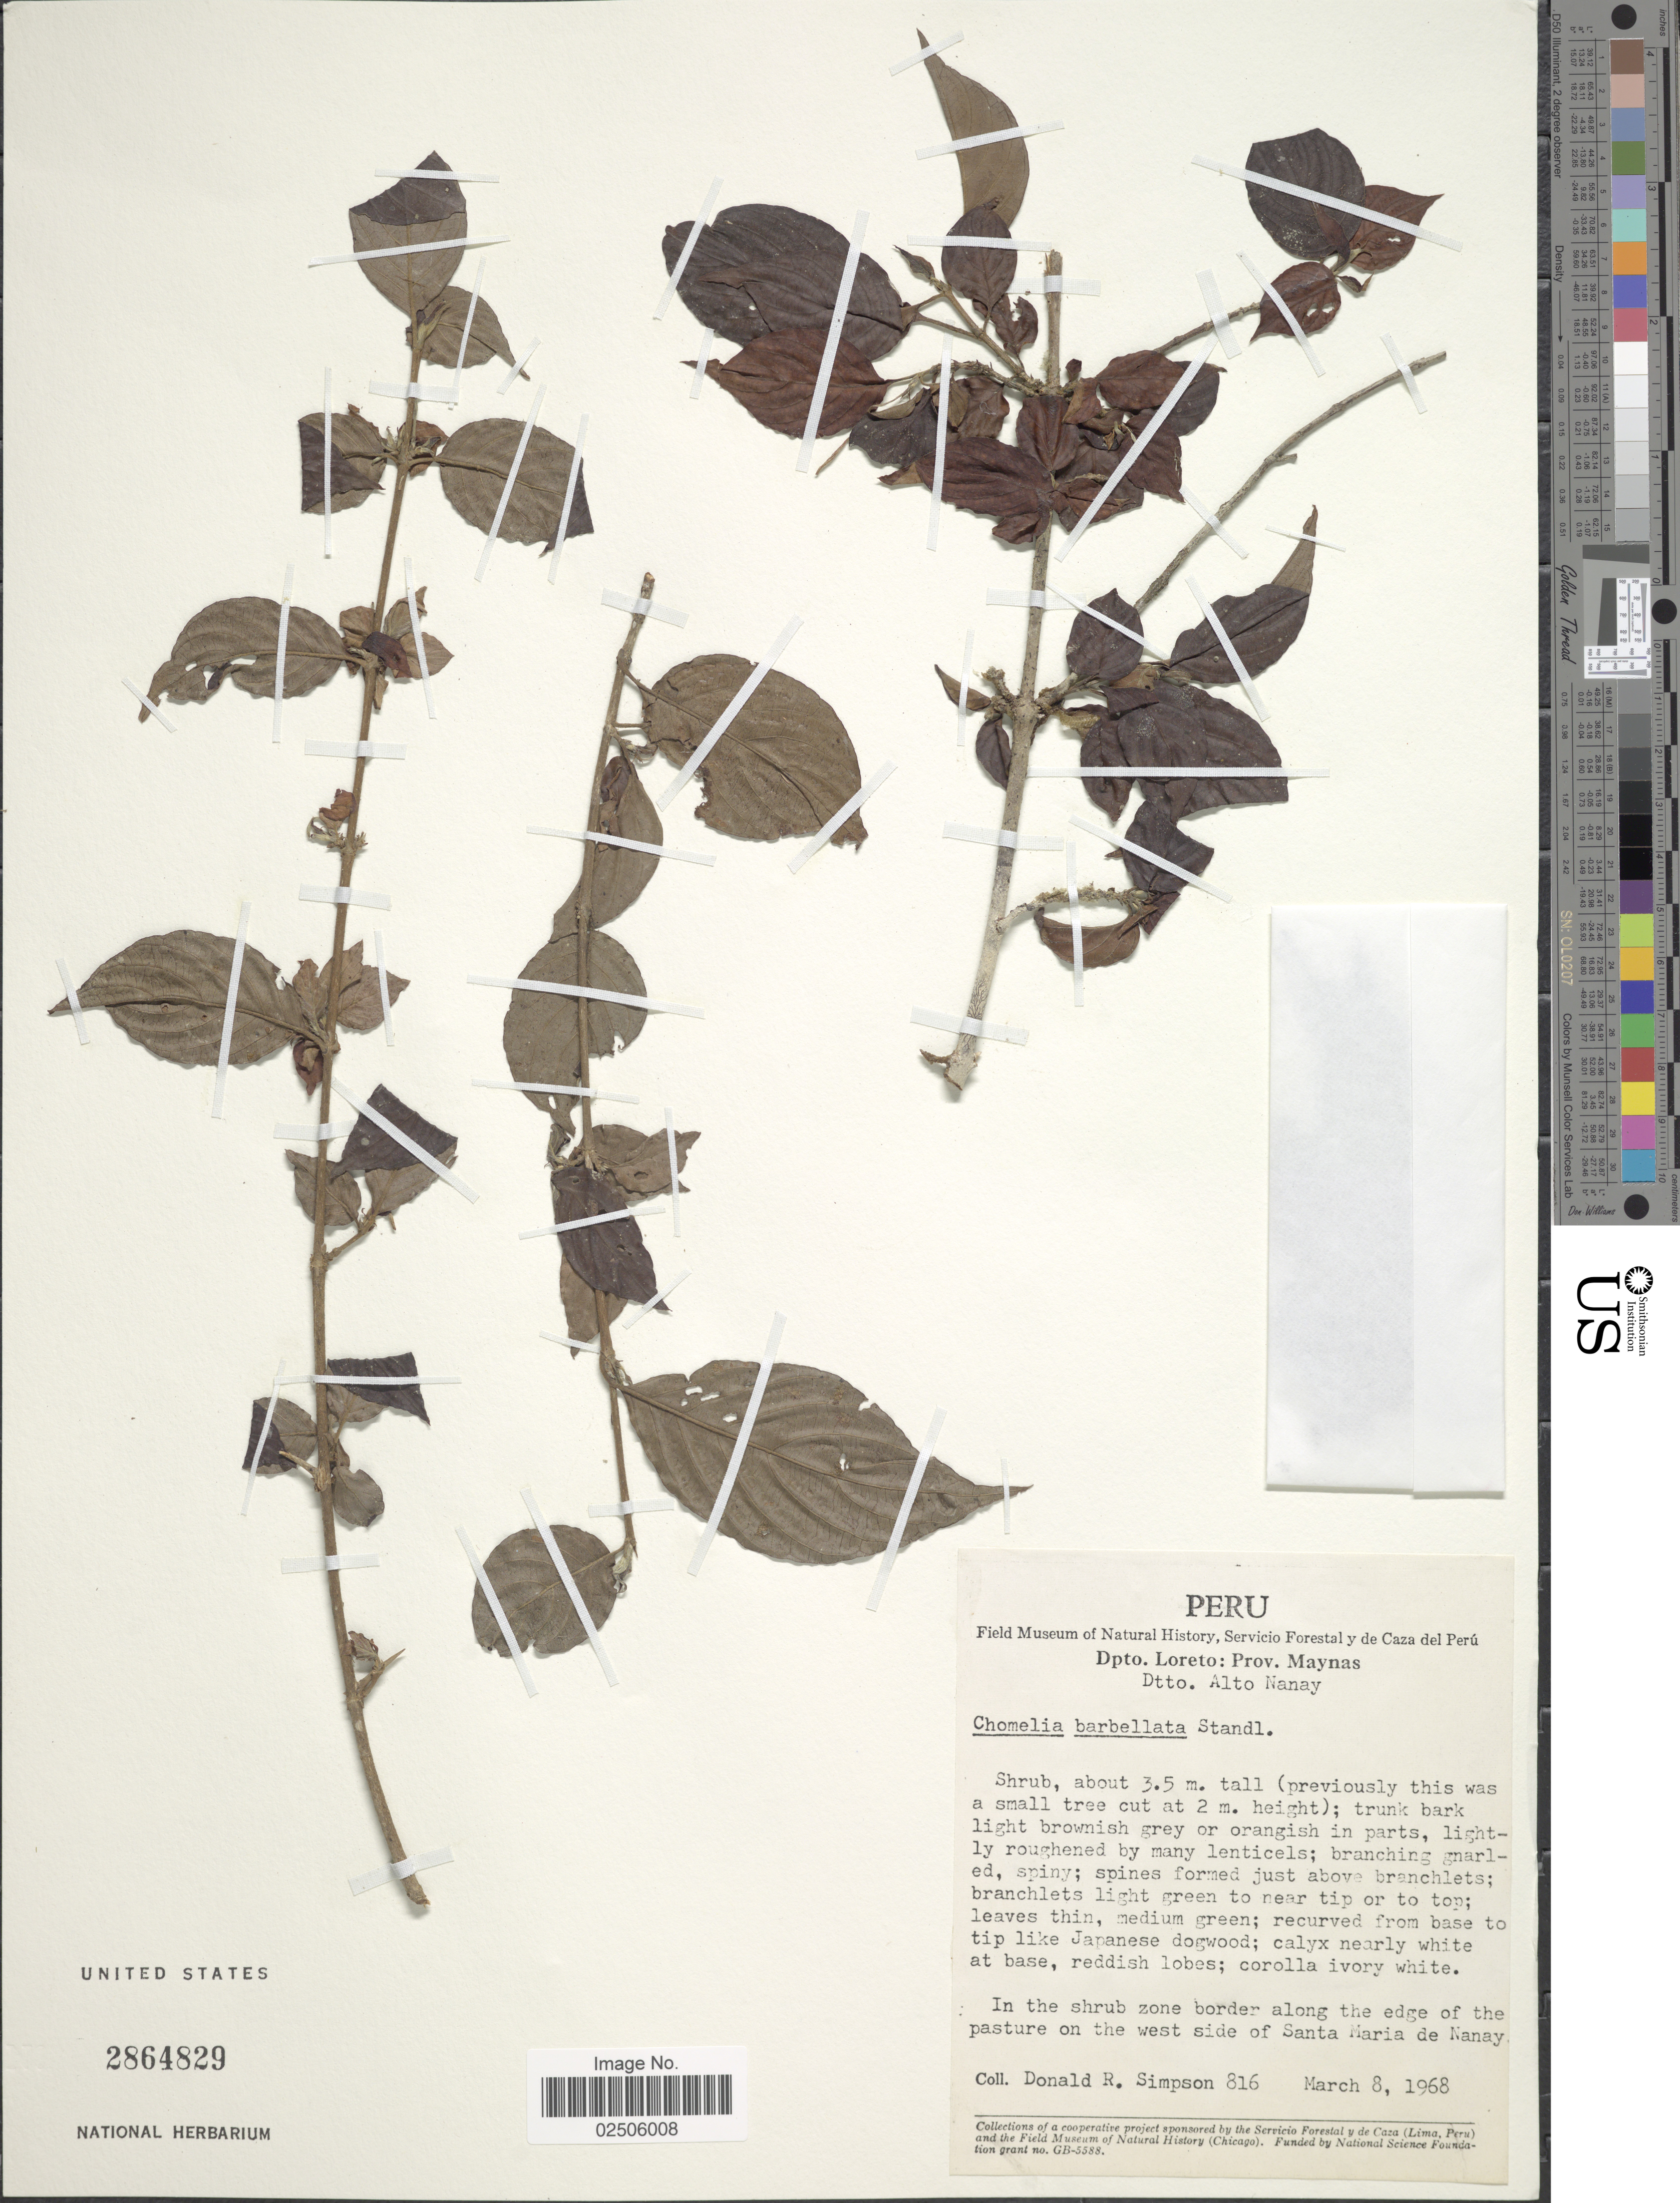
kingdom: Plantae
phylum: Tracheophyta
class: Magnoliopsida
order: Gentianales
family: Rubiaceae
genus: Chomelia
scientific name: Chomelia barbellata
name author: Standl.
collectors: D. R. Simpson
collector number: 816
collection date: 1968-03-08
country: Peru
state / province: Loreto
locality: Prov. Maynas, Dtto. Alto Nanay, In the shrub zone border along the edge of the pasture on the west side of Santa Maria de Nanay.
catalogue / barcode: US 2864829